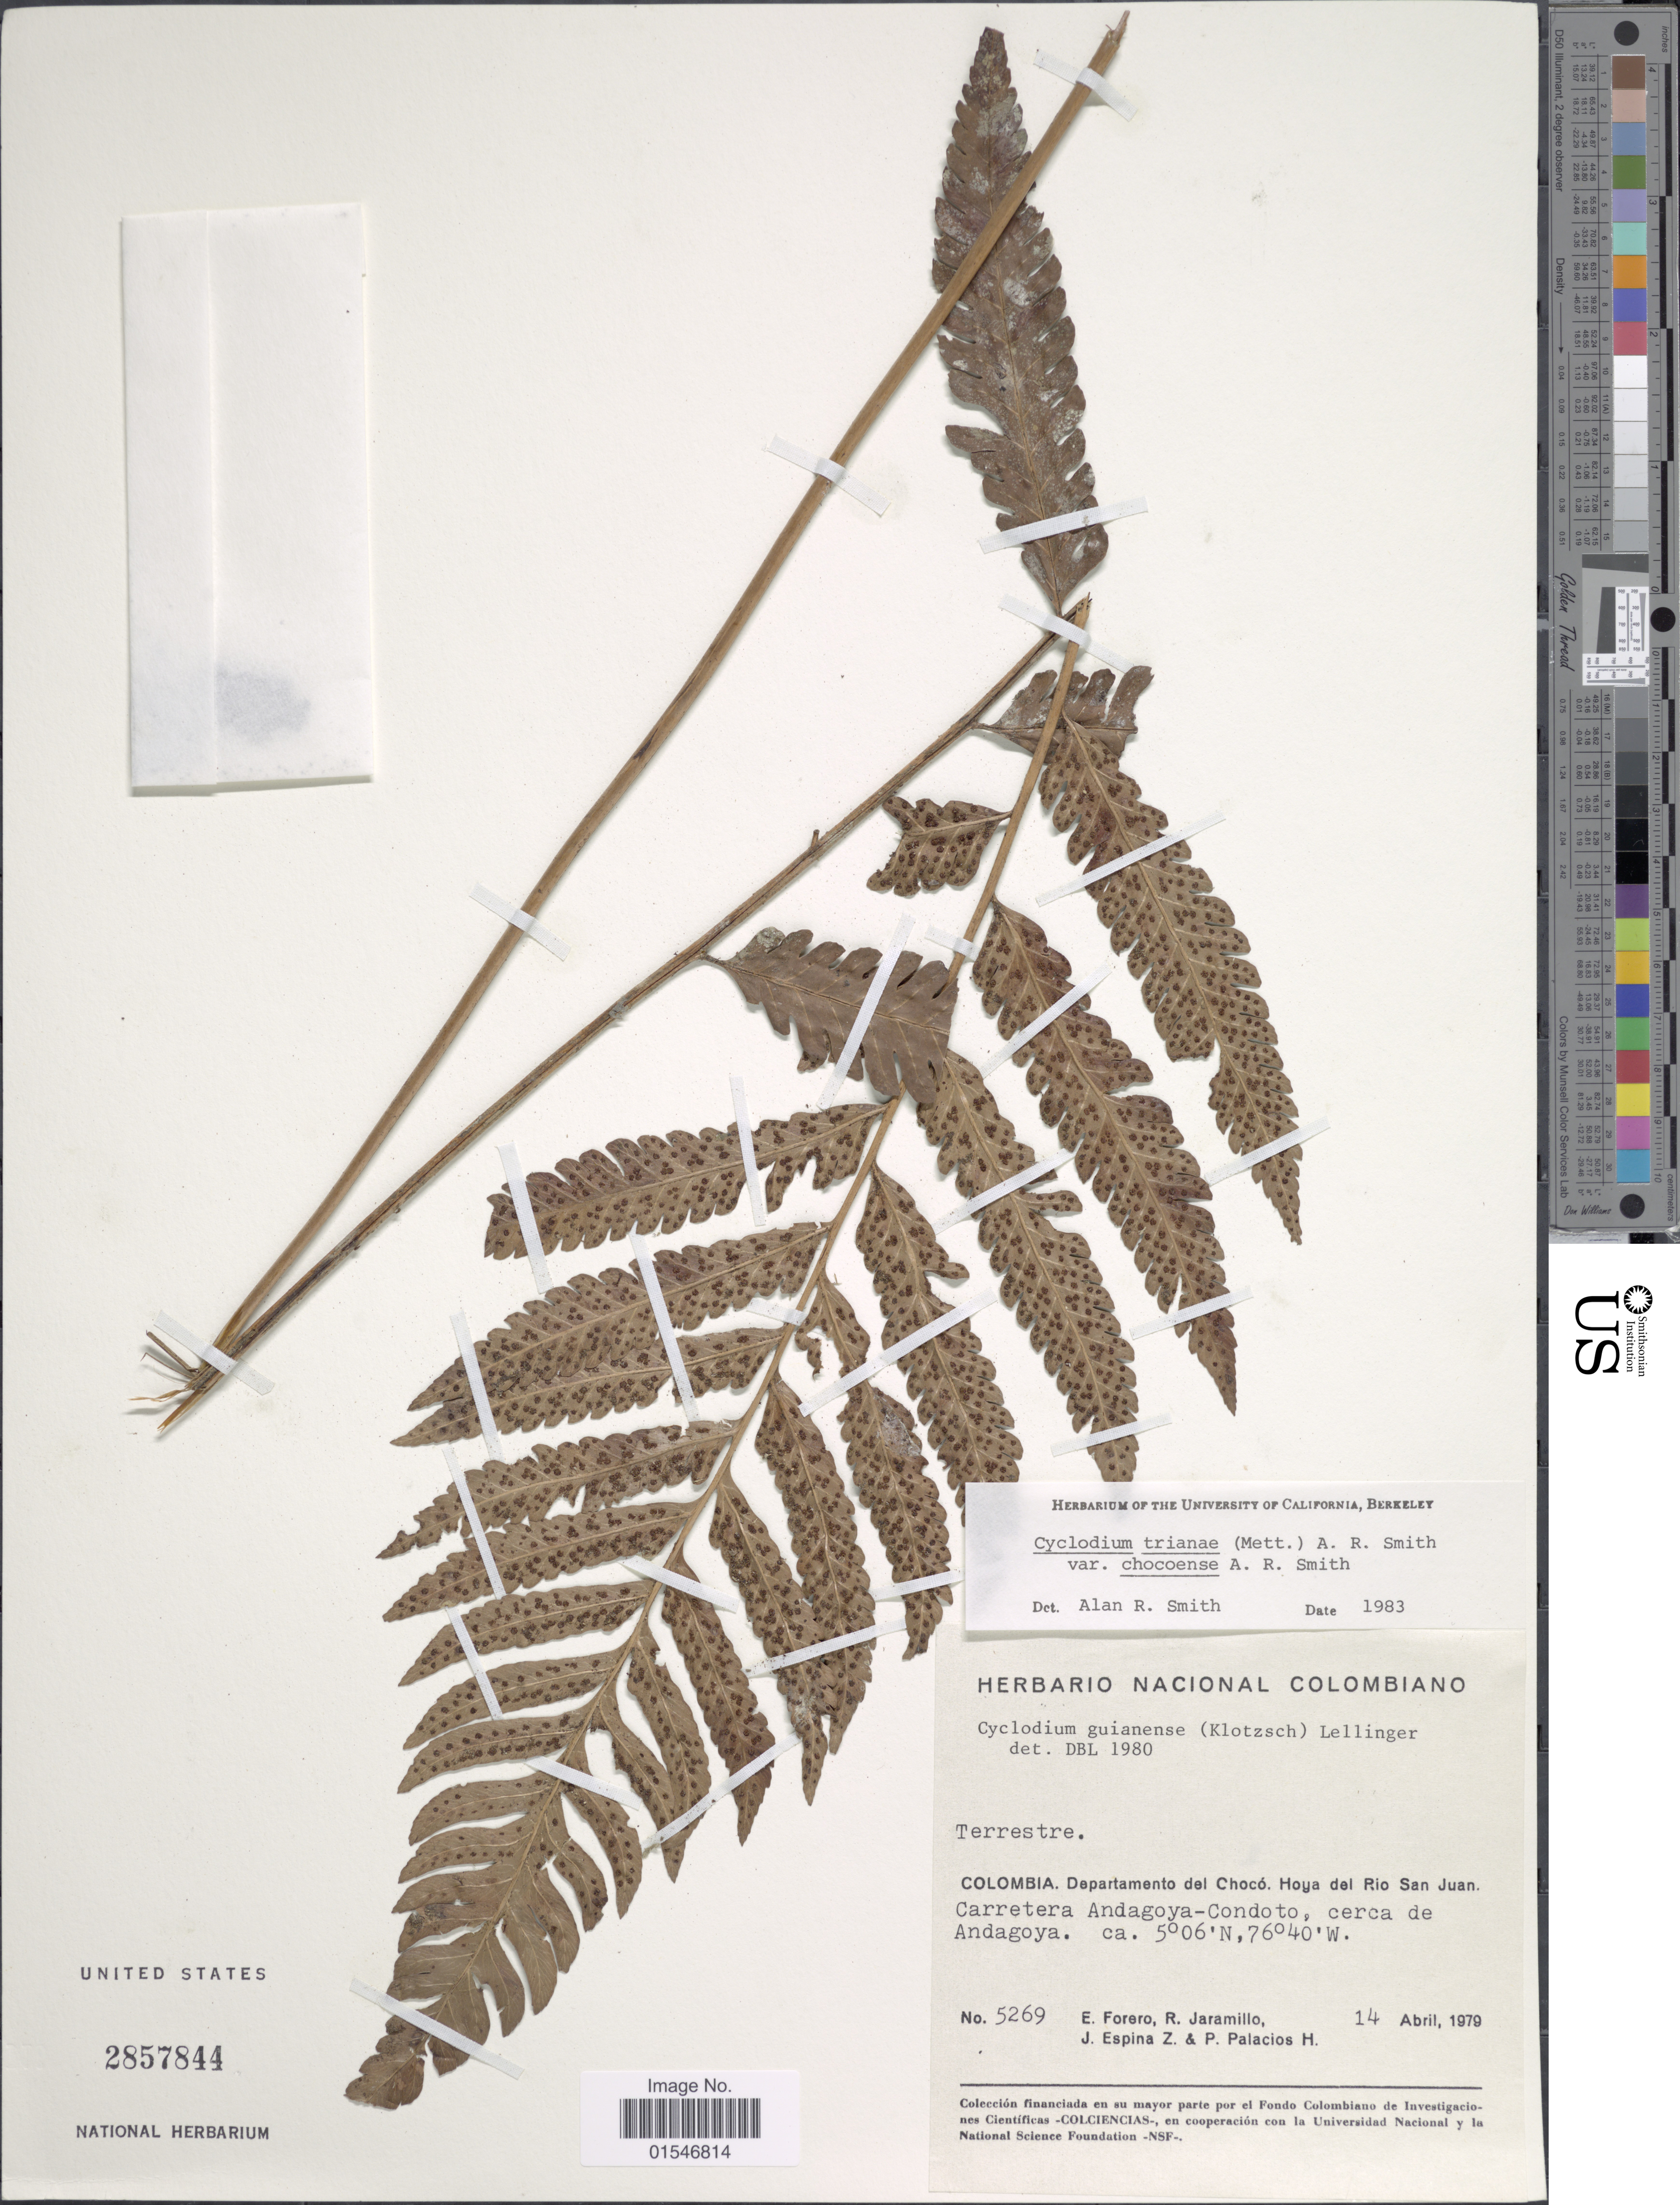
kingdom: Plantae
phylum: Tracheophyta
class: Polypodiopsida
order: Polypodiales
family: Dryopteridaceae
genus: Cyclodium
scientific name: Cyclodium trianae var. chocoense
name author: A.R. Sm.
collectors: E. Forero, R. Jaramillo M., J. Espina Z. & P. Palacios H.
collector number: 5269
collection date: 1979-04-14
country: Colombia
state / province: Chocó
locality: Colombia, Departamento del Choco. Hoya del Rio San Juan, Carretera Andagoya-Condoto, cerca de Andagoya.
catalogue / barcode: US 2857844